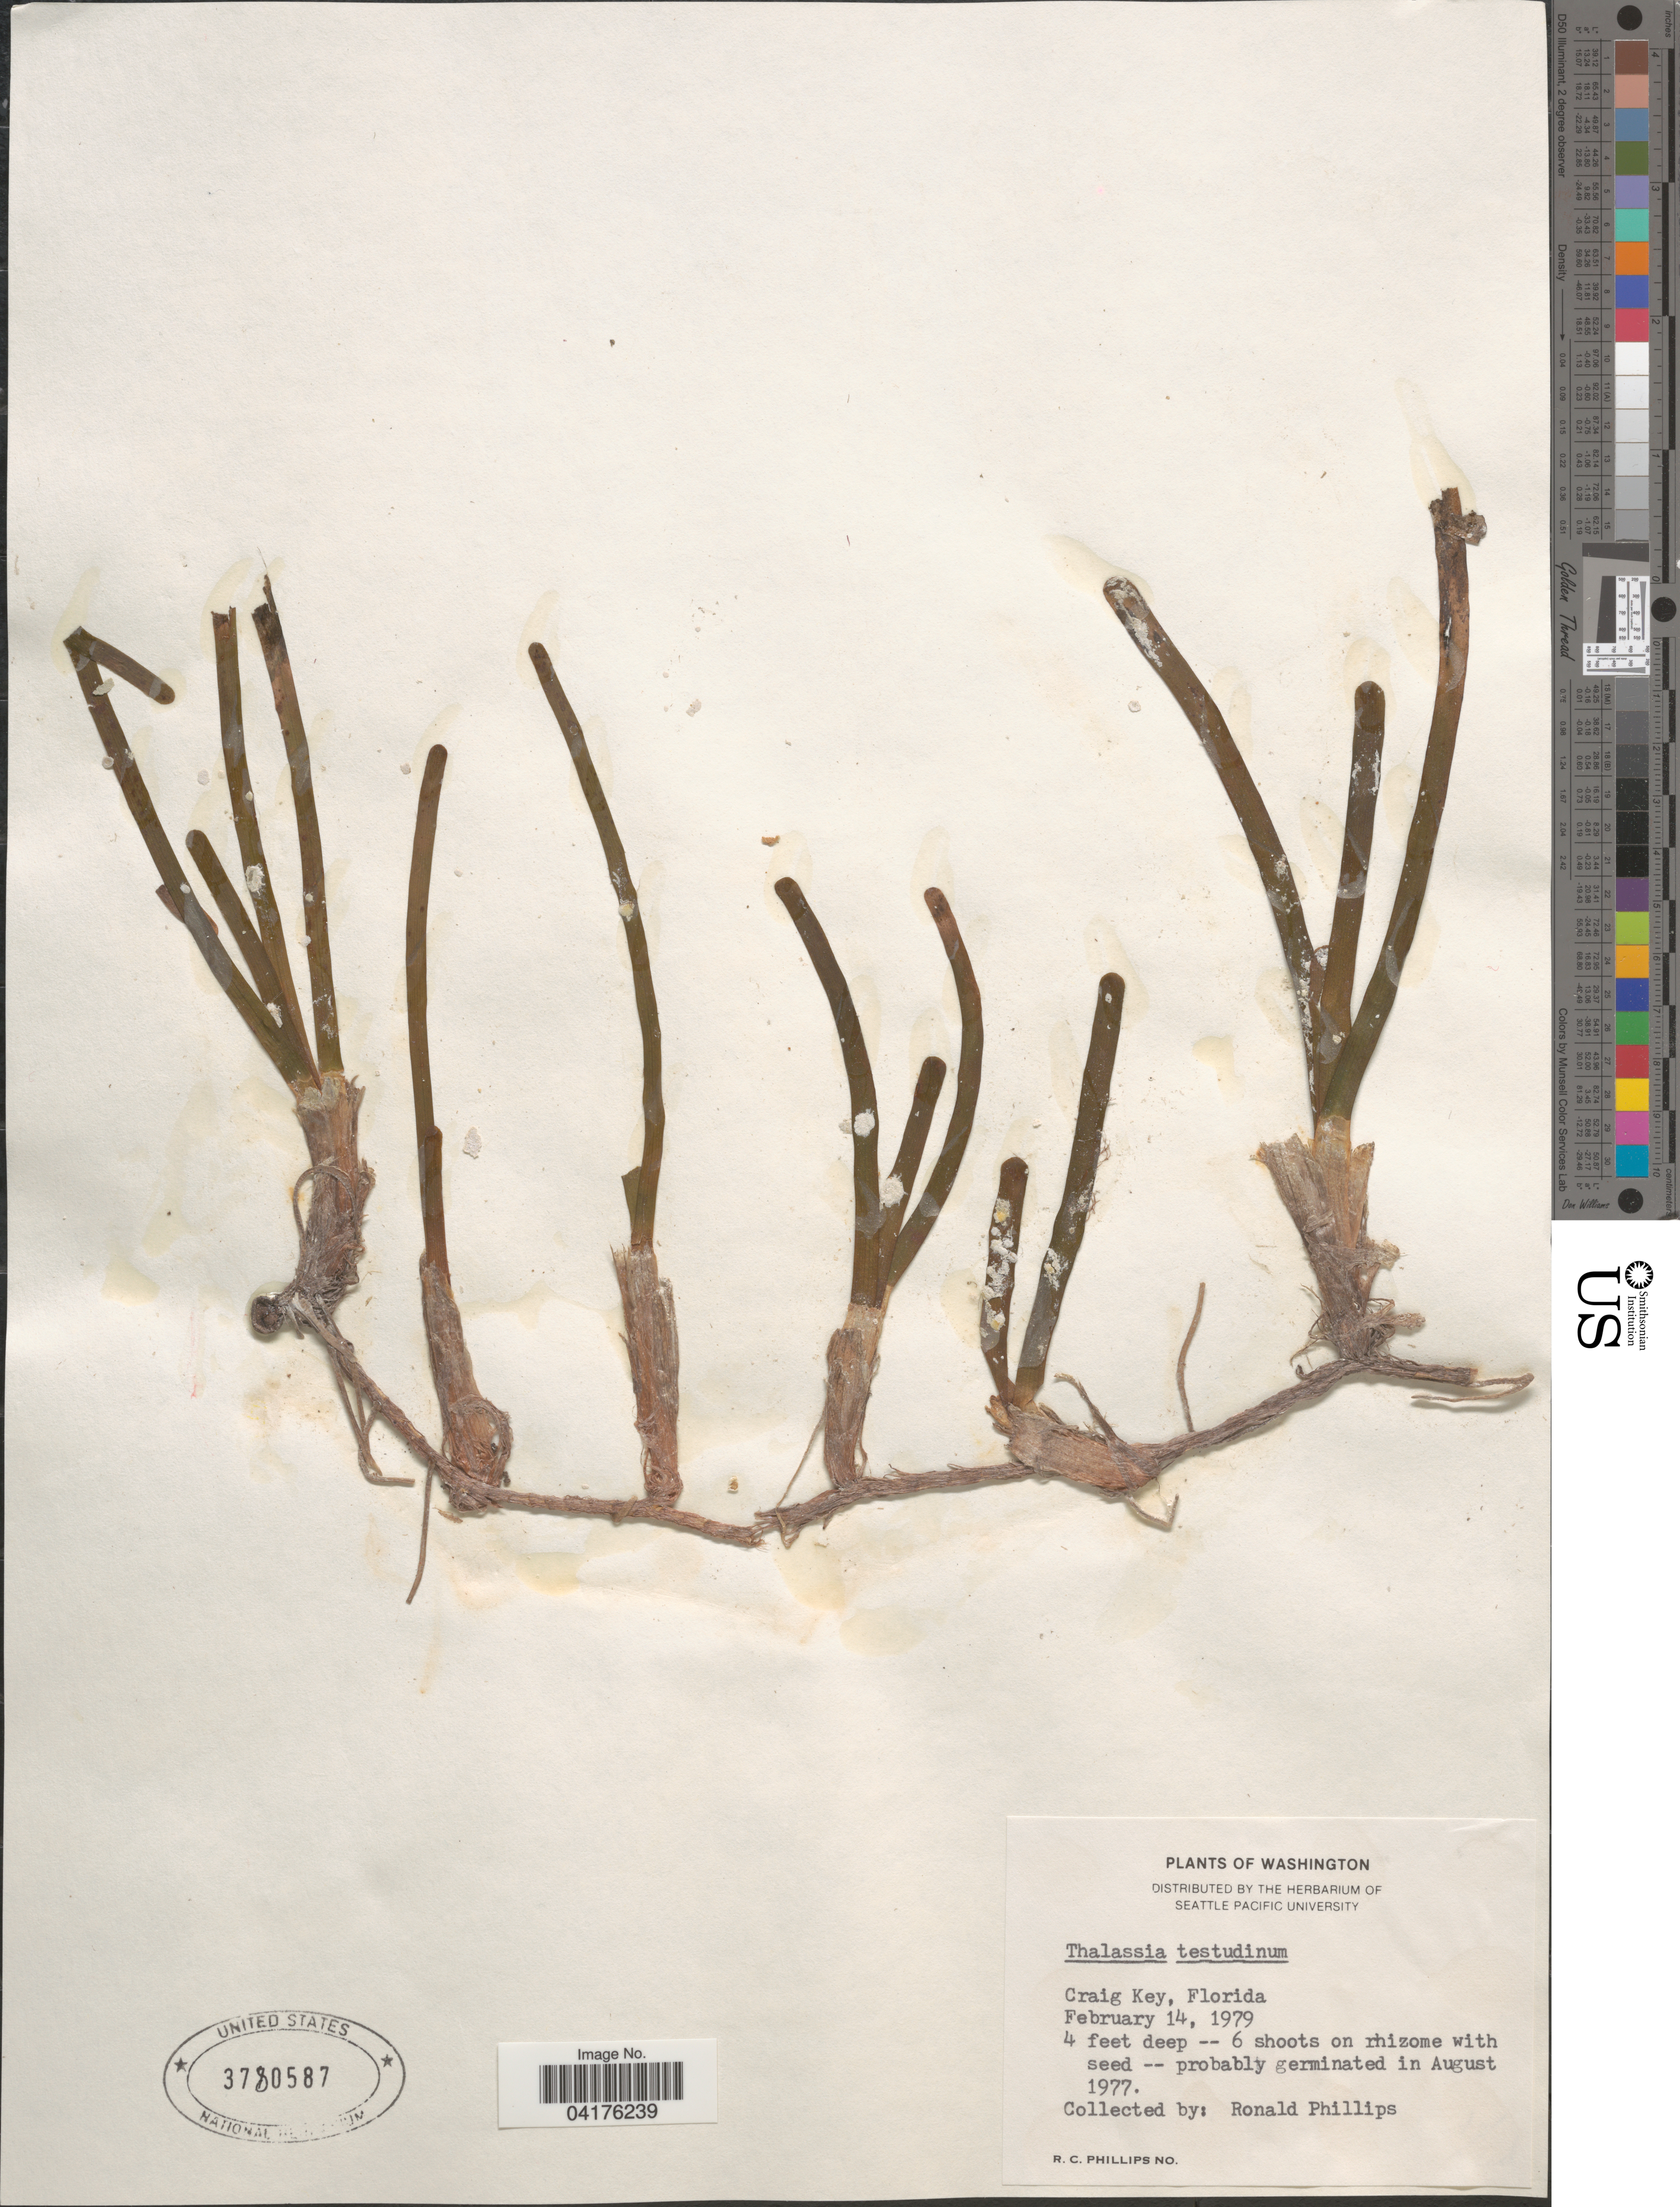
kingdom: Plantae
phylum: Tracheophyta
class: Liliopsida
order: Alismatales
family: Hydrocharitaceae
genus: Thalassia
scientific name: Thalassia testudinum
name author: Banks & Sol. ex K.D. Koenig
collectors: R. C. Phillips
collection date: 1979-02-14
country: United States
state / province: Florida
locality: Craig Key.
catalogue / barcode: US 3780587